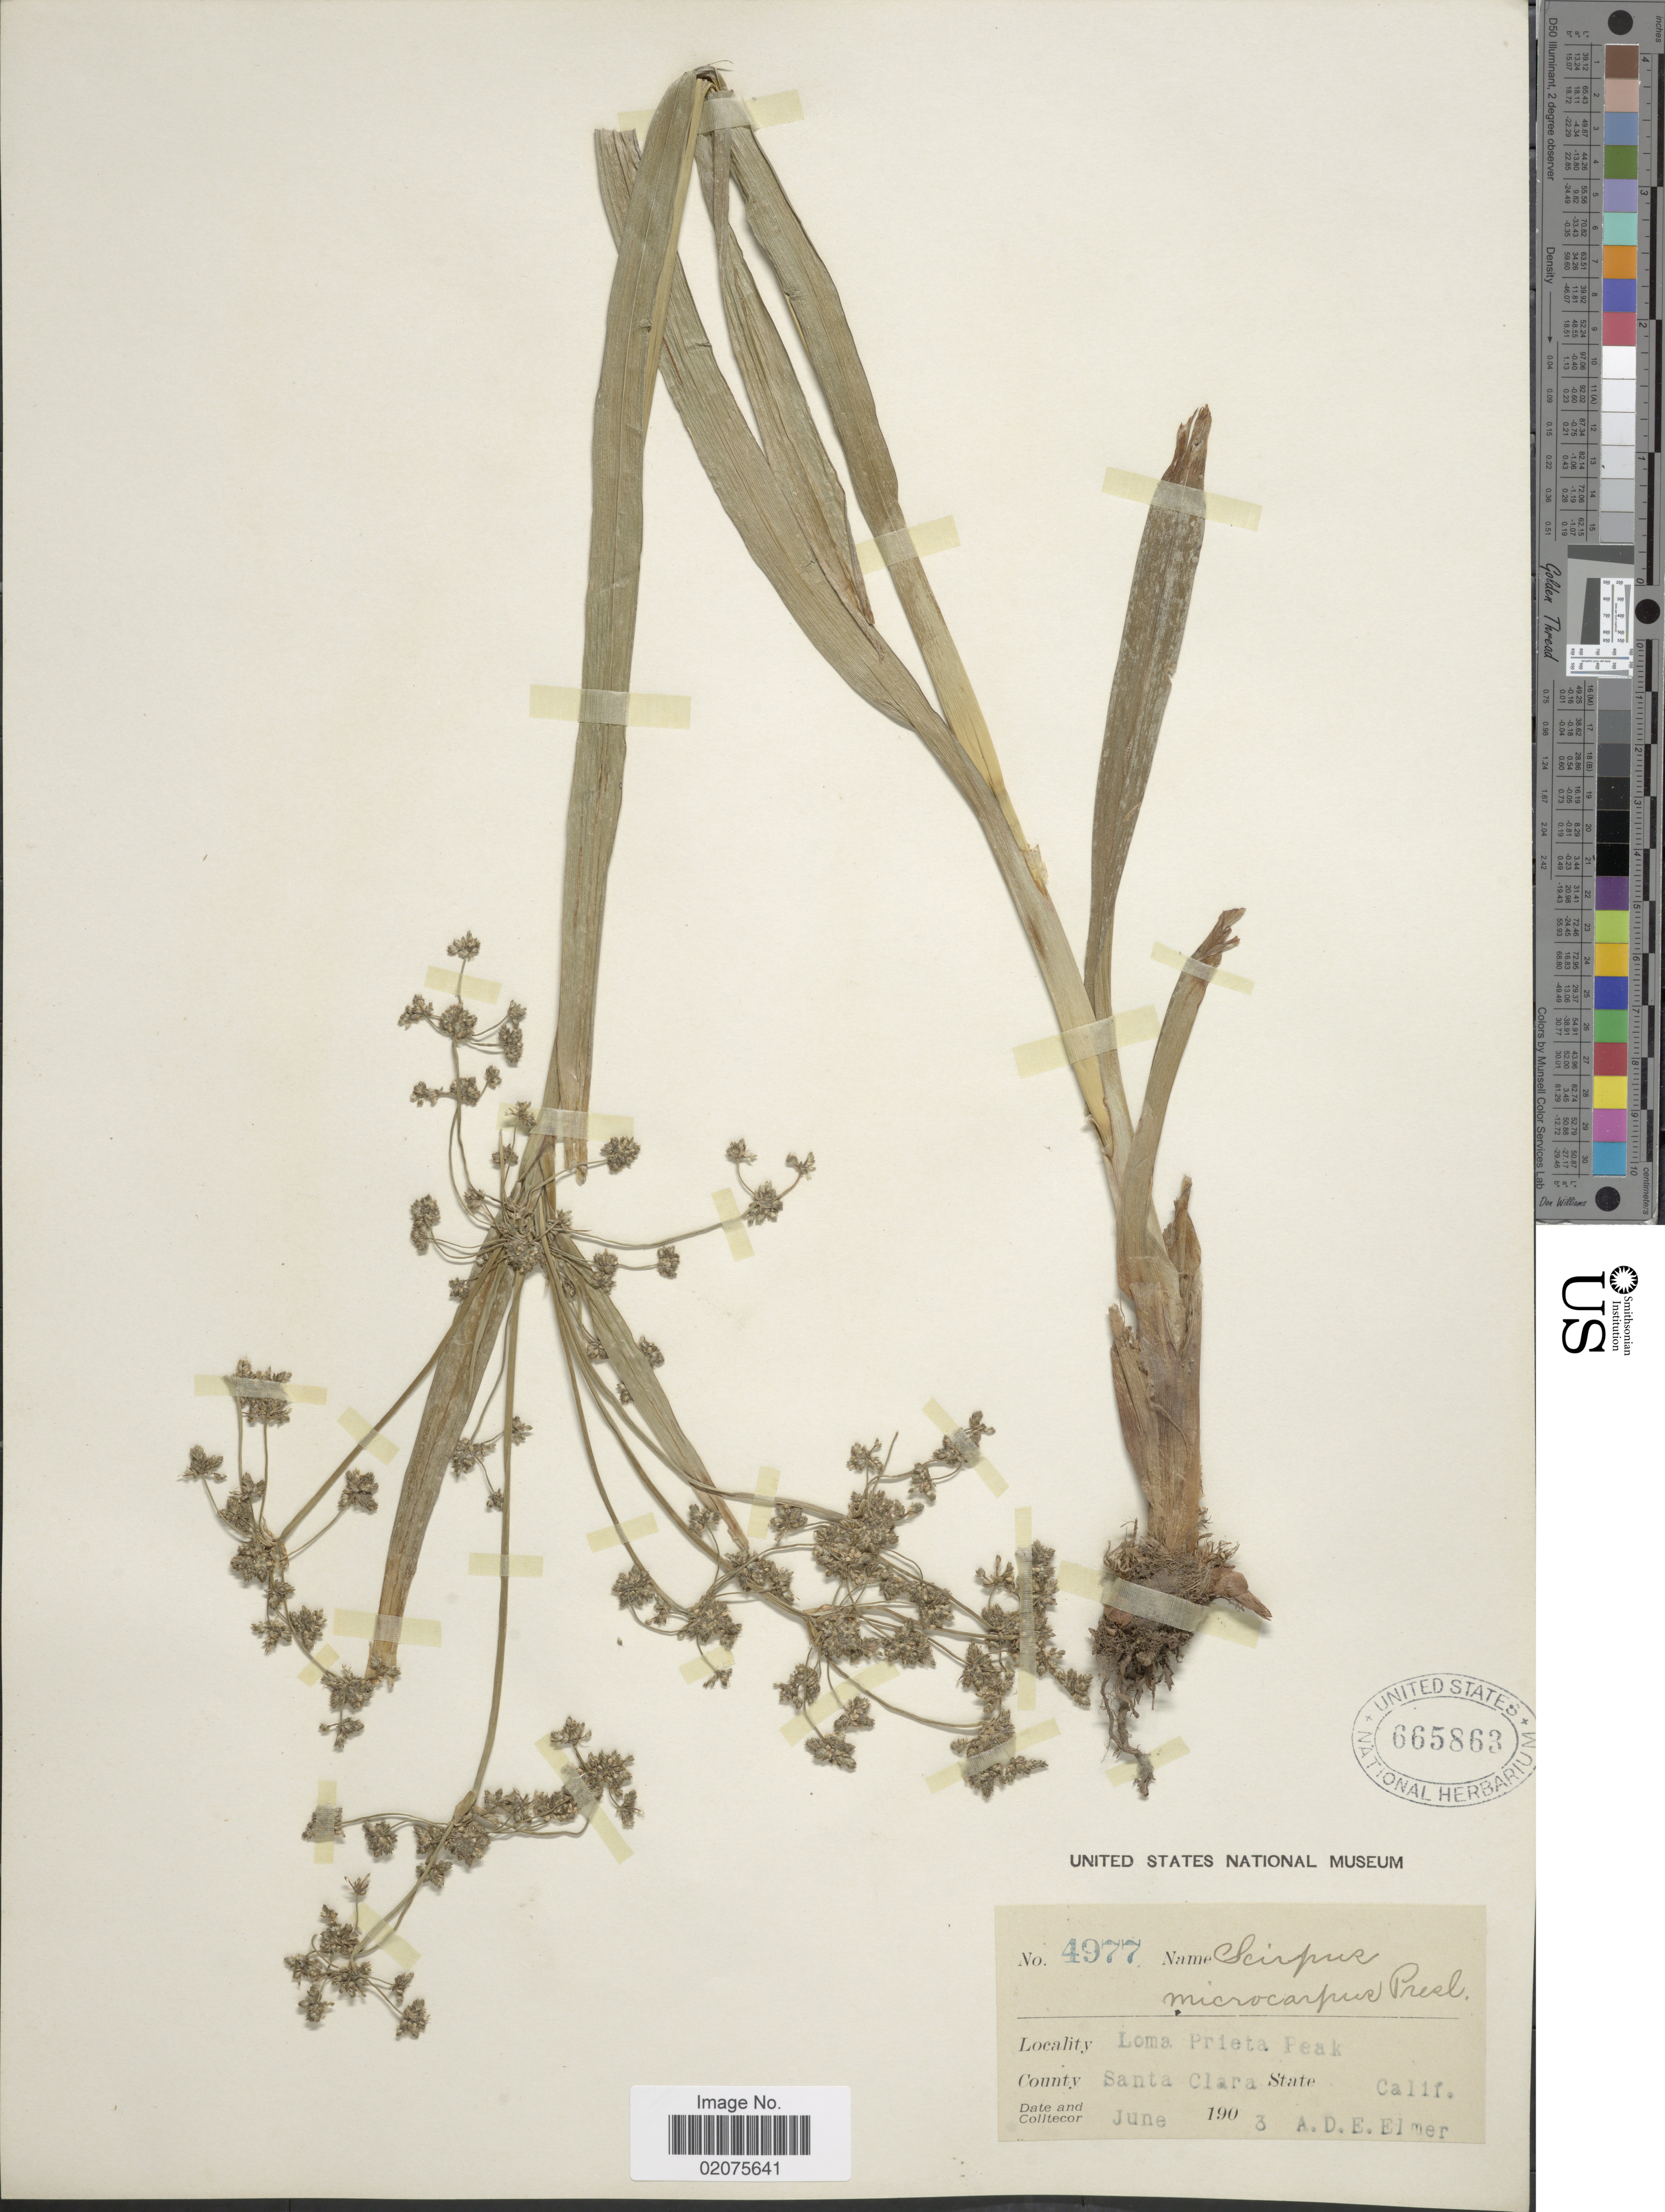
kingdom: Plantae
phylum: Tracheophyta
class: Liliopsida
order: Poales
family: Cyperaceae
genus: Scirpus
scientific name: Scirpus microcarpus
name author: J. Presl & C. Presl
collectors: A. D. E. Elmer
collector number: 4977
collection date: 1903-06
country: United States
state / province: California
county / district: Santa Clara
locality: Loma Prieta Peak. County: Santa Clara. Calif.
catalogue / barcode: US 665863